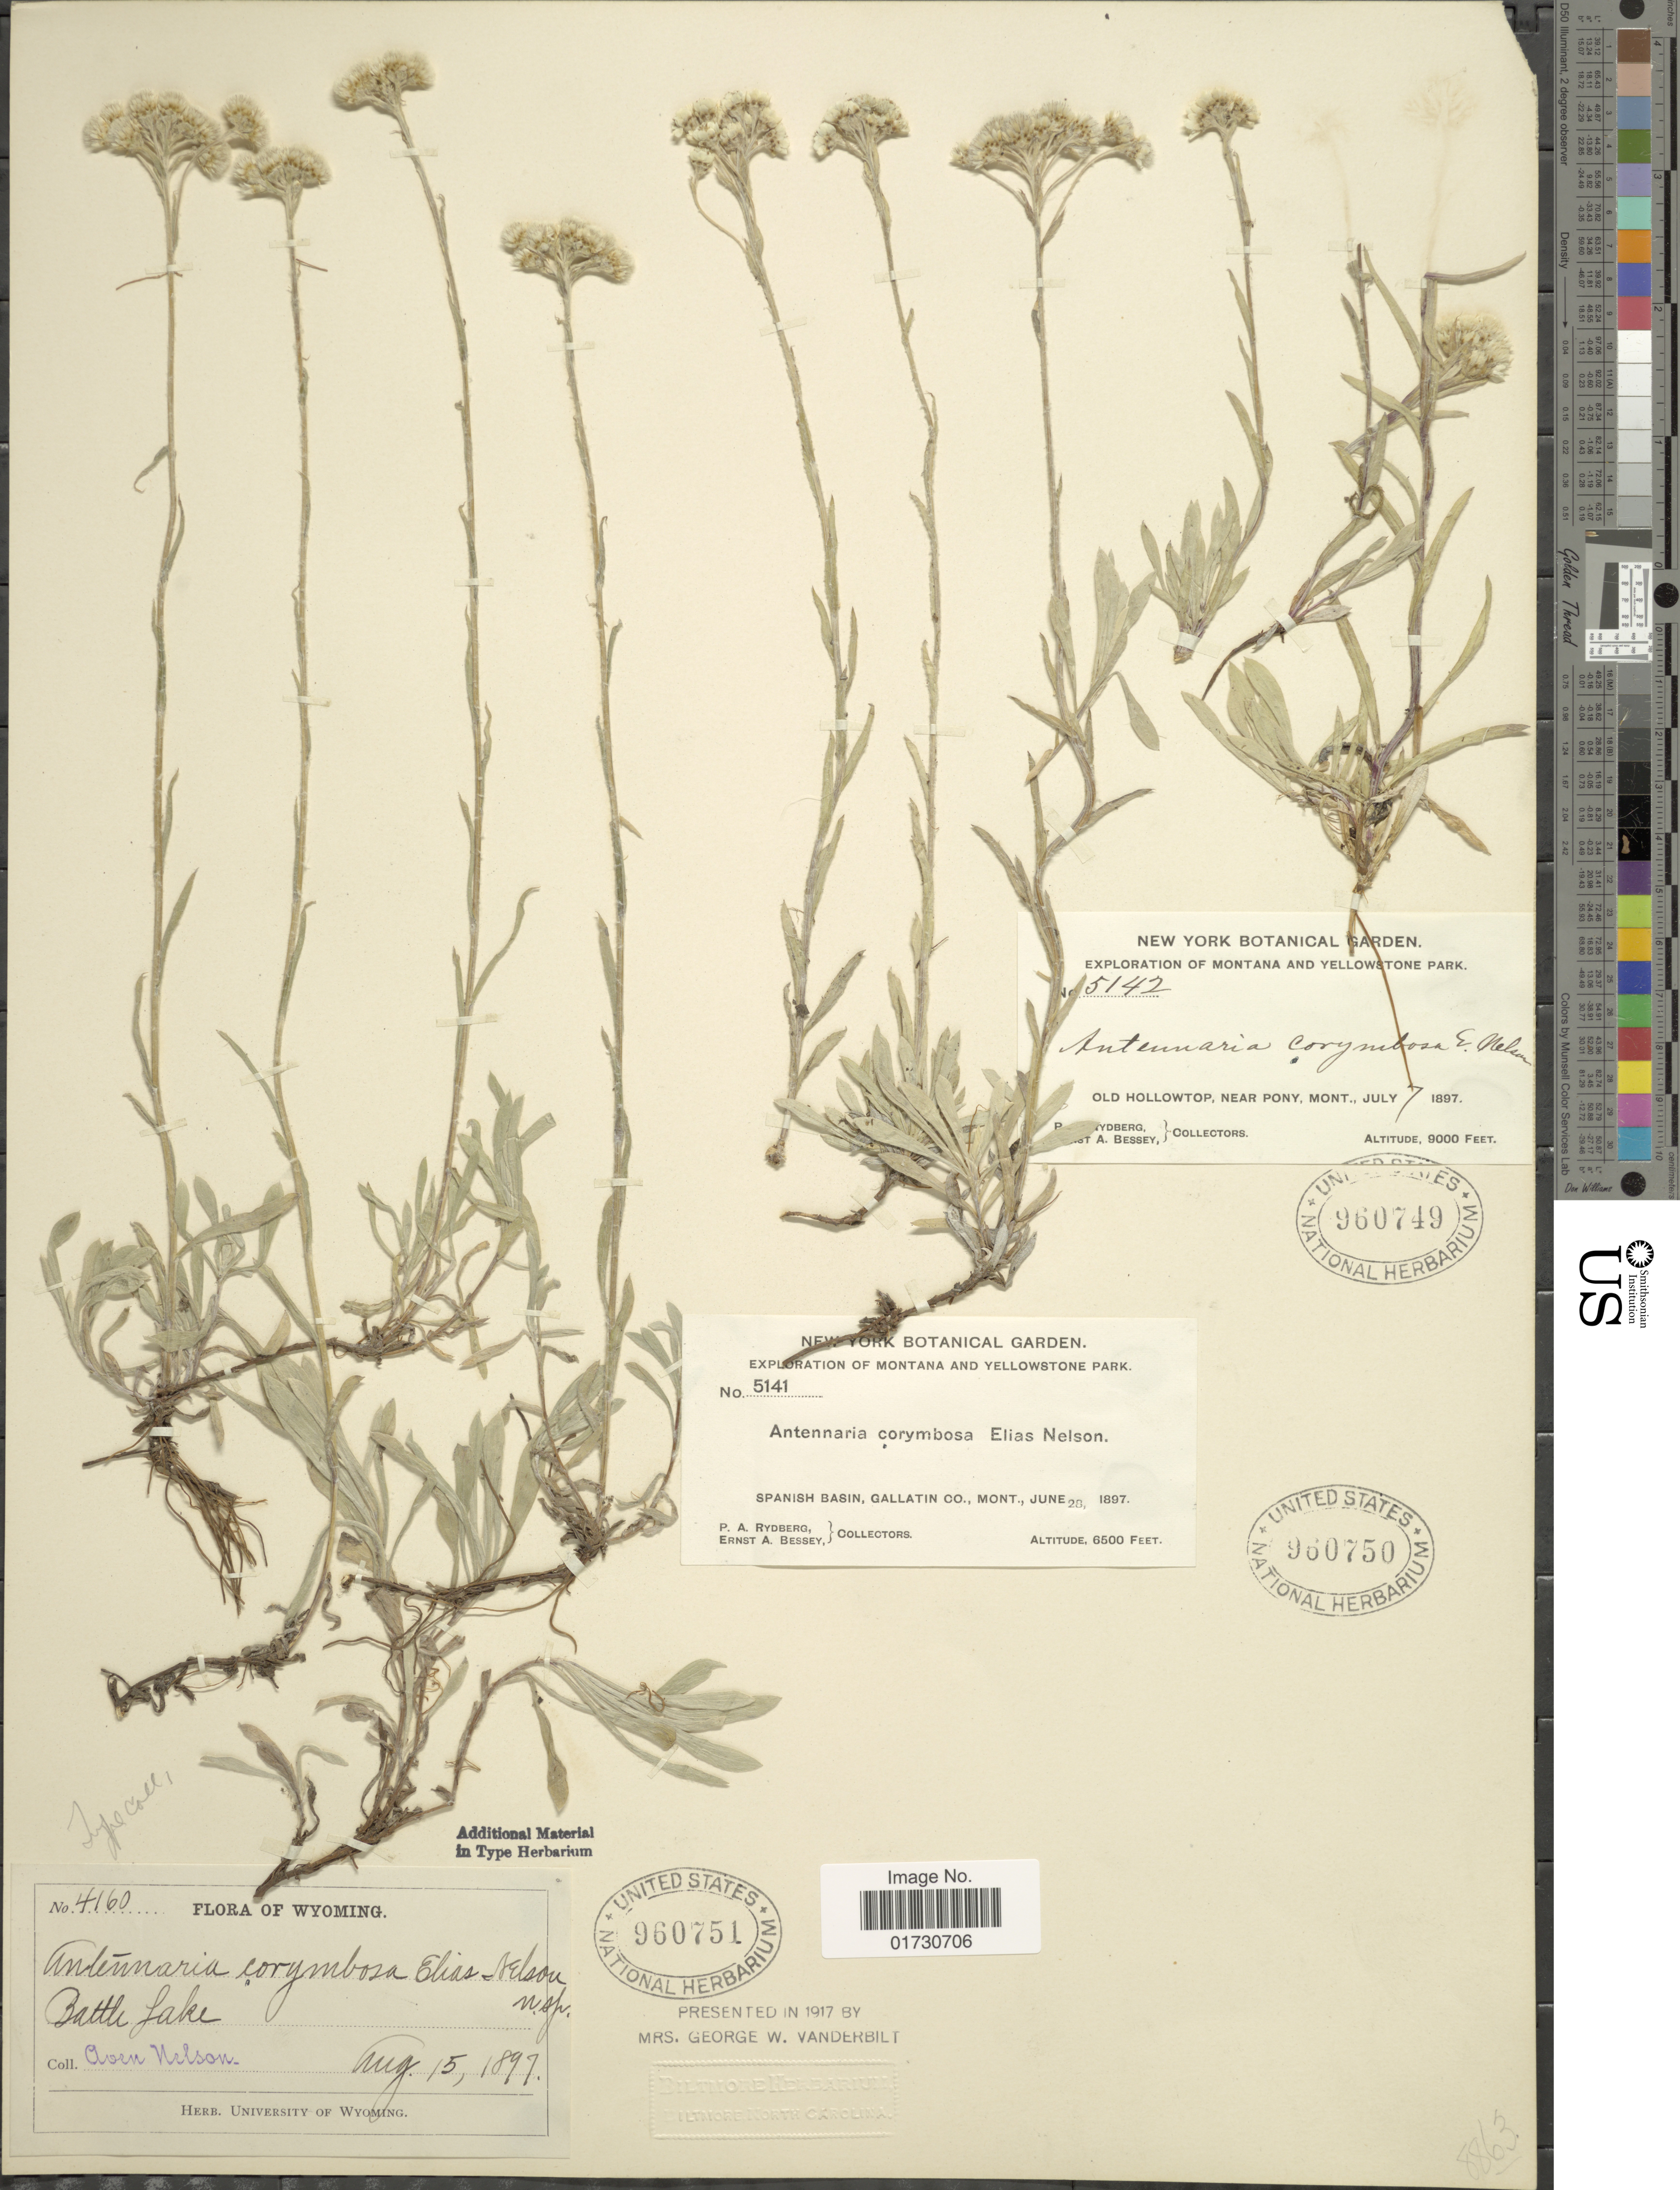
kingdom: Plantae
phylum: Tracheophyta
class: Magnoliopsida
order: Asterales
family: Asteraceae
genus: Antennaria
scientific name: Antennaria corymbosa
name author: E.E. Nelson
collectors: A. Nelson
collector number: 4160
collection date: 1897-08-15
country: United States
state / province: Wyoming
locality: Battle Lake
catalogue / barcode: US 960751